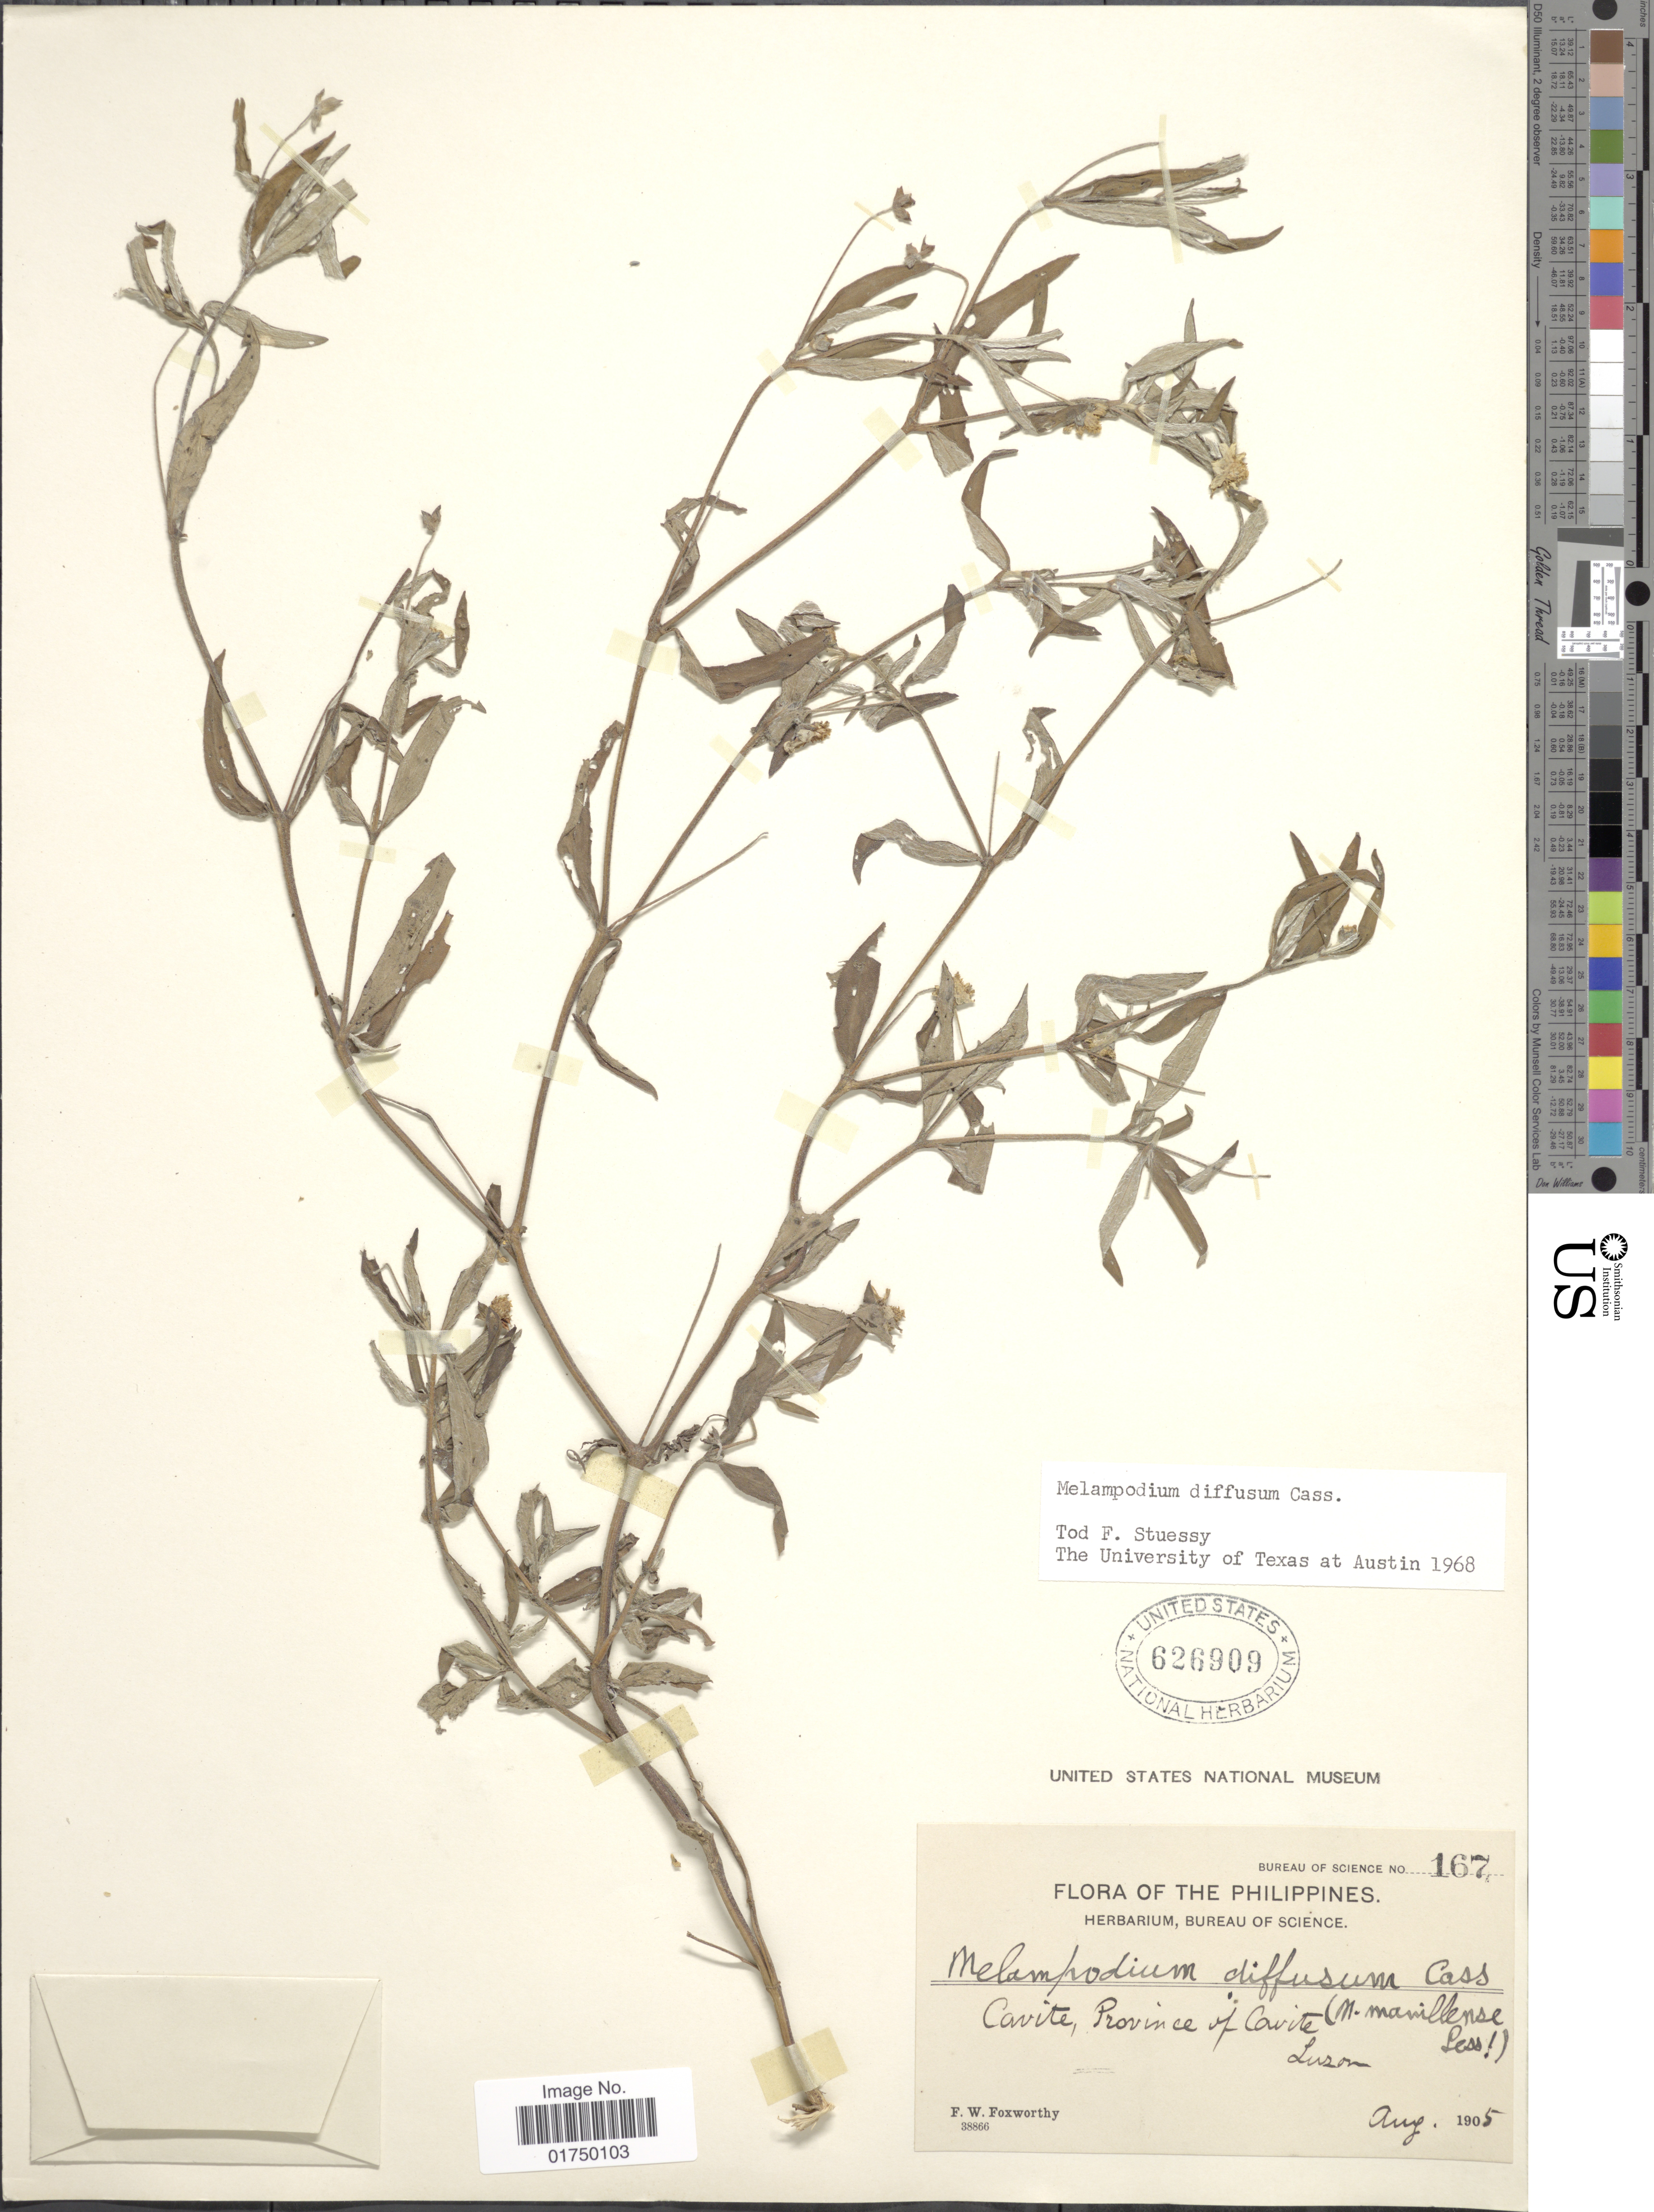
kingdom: Plantae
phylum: Tracheophyta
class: Magnoliopsida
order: Asterales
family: Asteraceae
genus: Melampodium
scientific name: Melampodium diffusum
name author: Cass.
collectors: F. W. Foxworthy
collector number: Bureau of Science 167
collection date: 1905-08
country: Philippines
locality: Cavite, Province of Cavite, Luzon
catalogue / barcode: US 626909